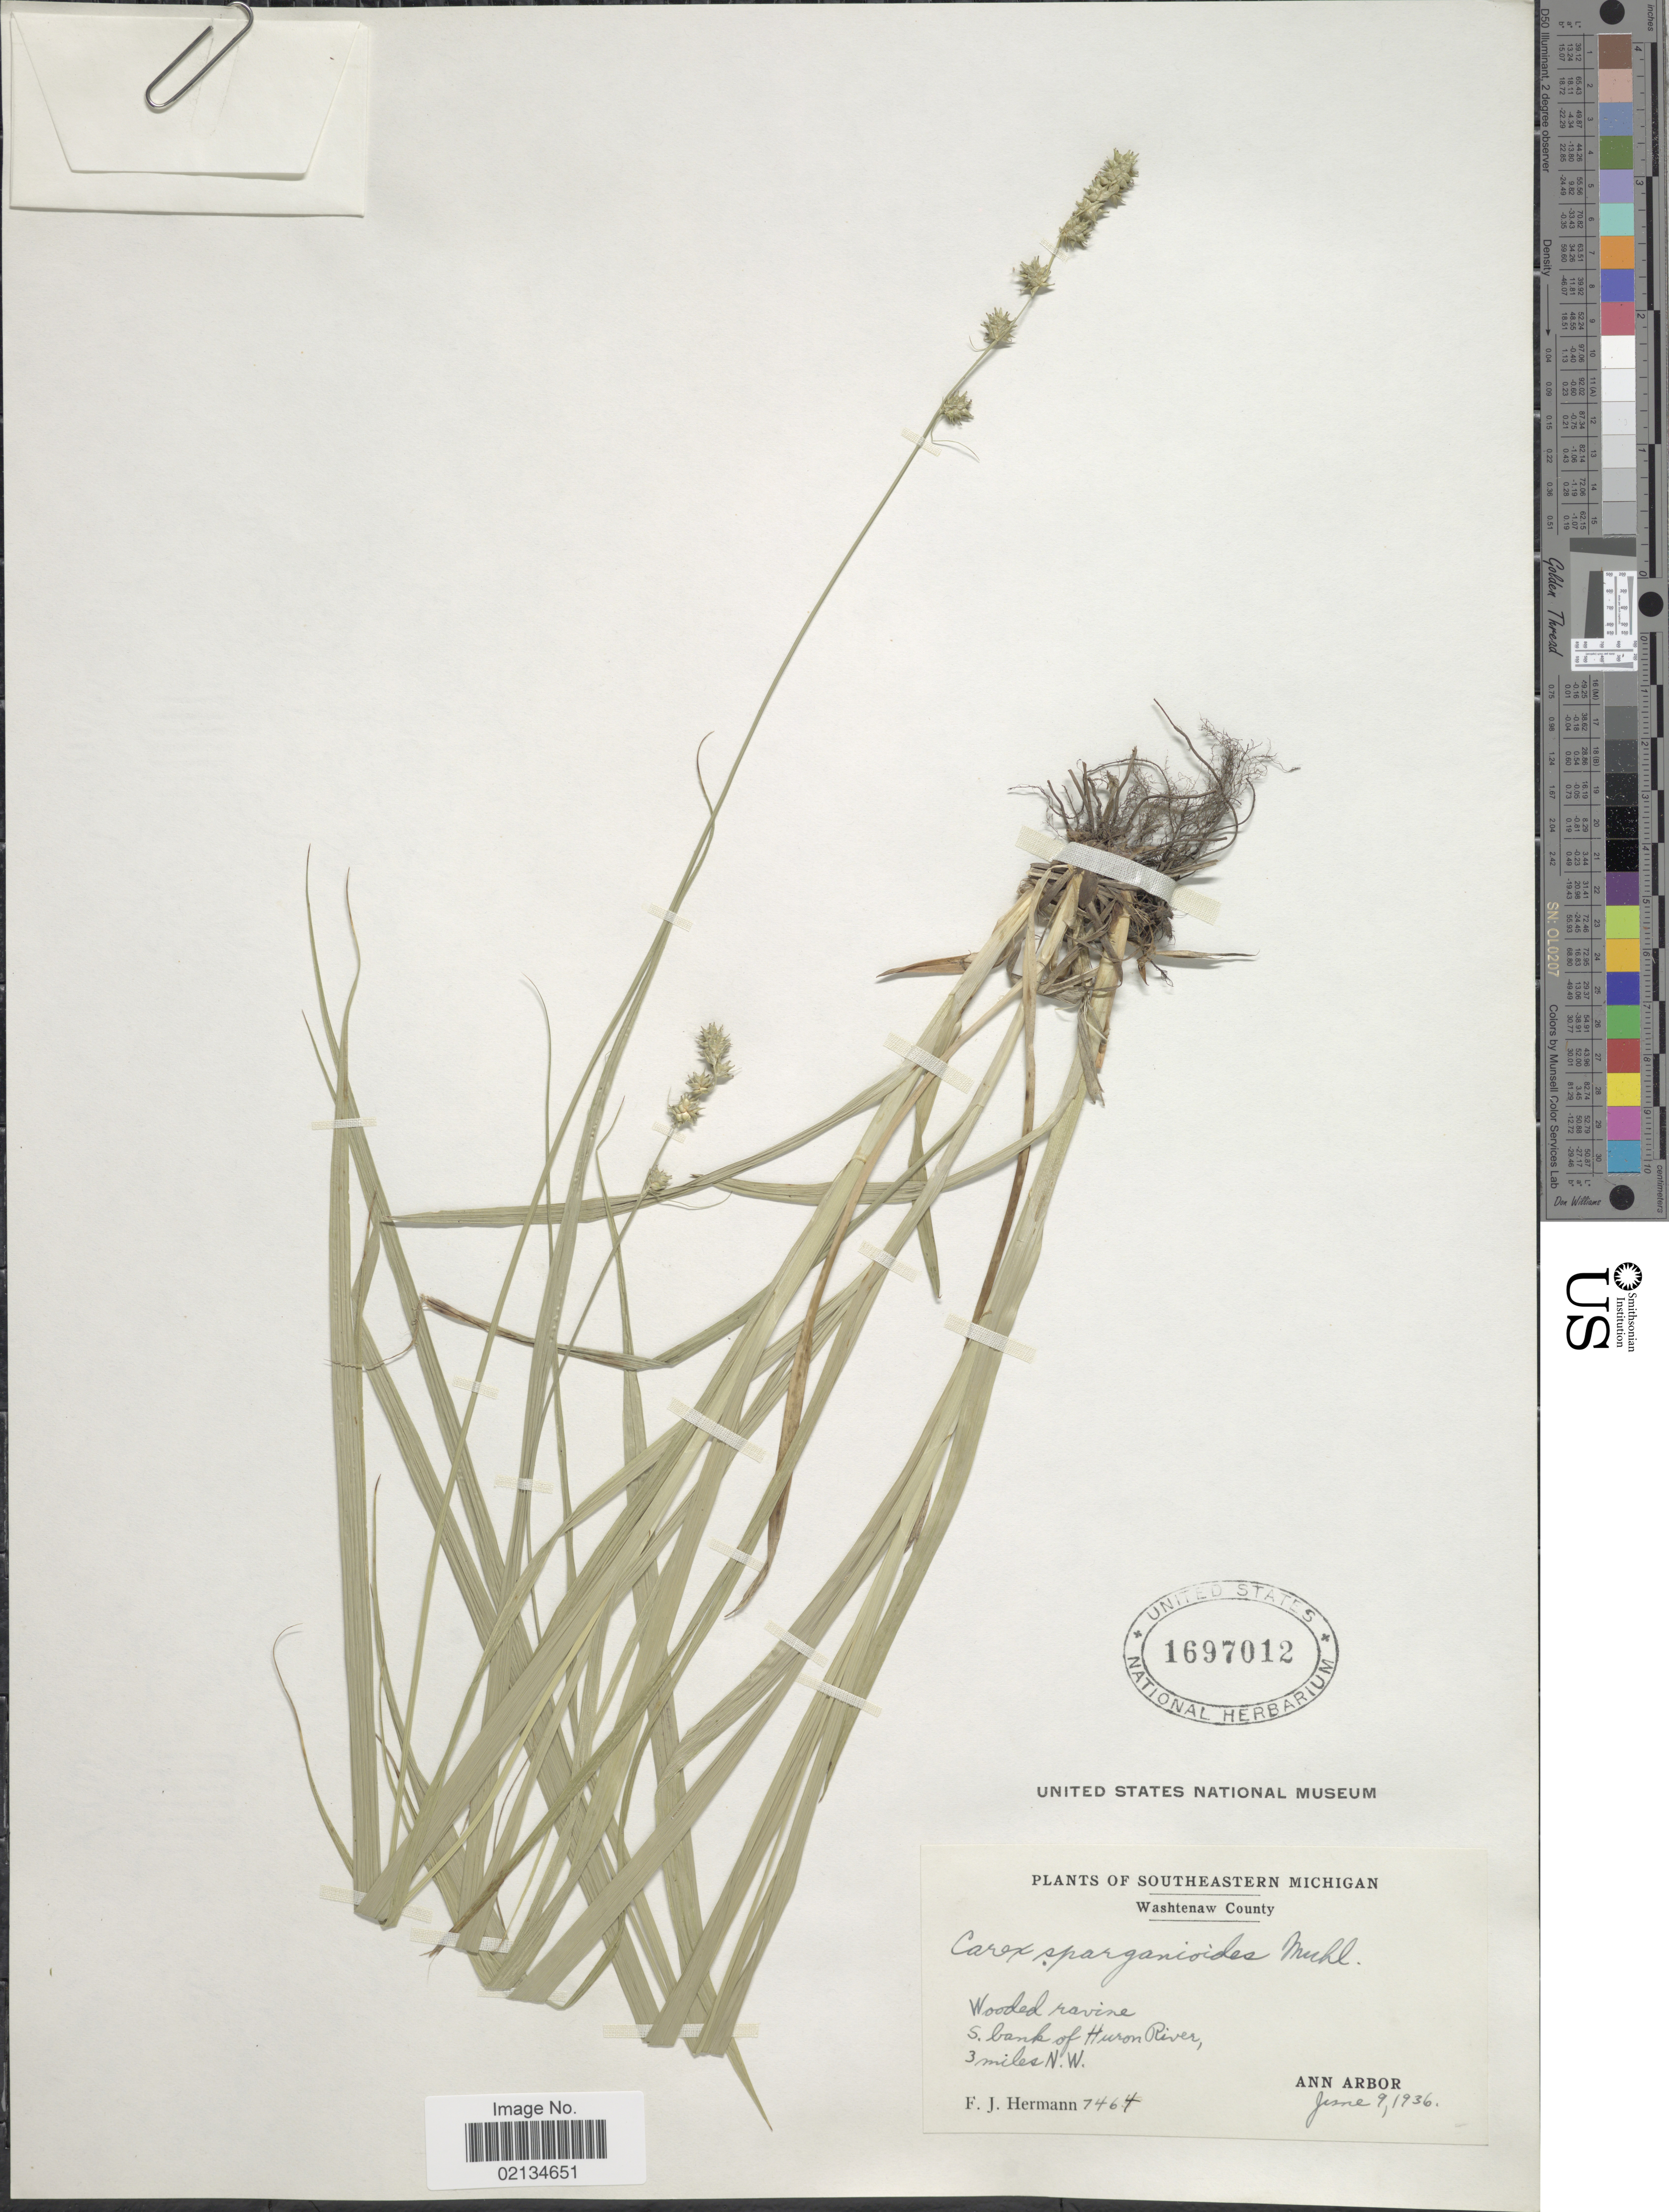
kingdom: Plantae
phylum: Tracheophyta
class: Liliopsida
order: Poales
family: Cyperaceae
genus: Carex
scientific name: Carex sparganioides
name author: Muhl. ex Willd.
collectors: F. J. Hermann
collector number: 7464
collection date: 1936-06-09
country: United States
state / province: Michigan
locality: Southeastern Michigan, Washtenaw County, wooded ravine, S. bank of Huron River, 3 miles N.W. Ann Harbor.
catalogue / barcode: US 1697012